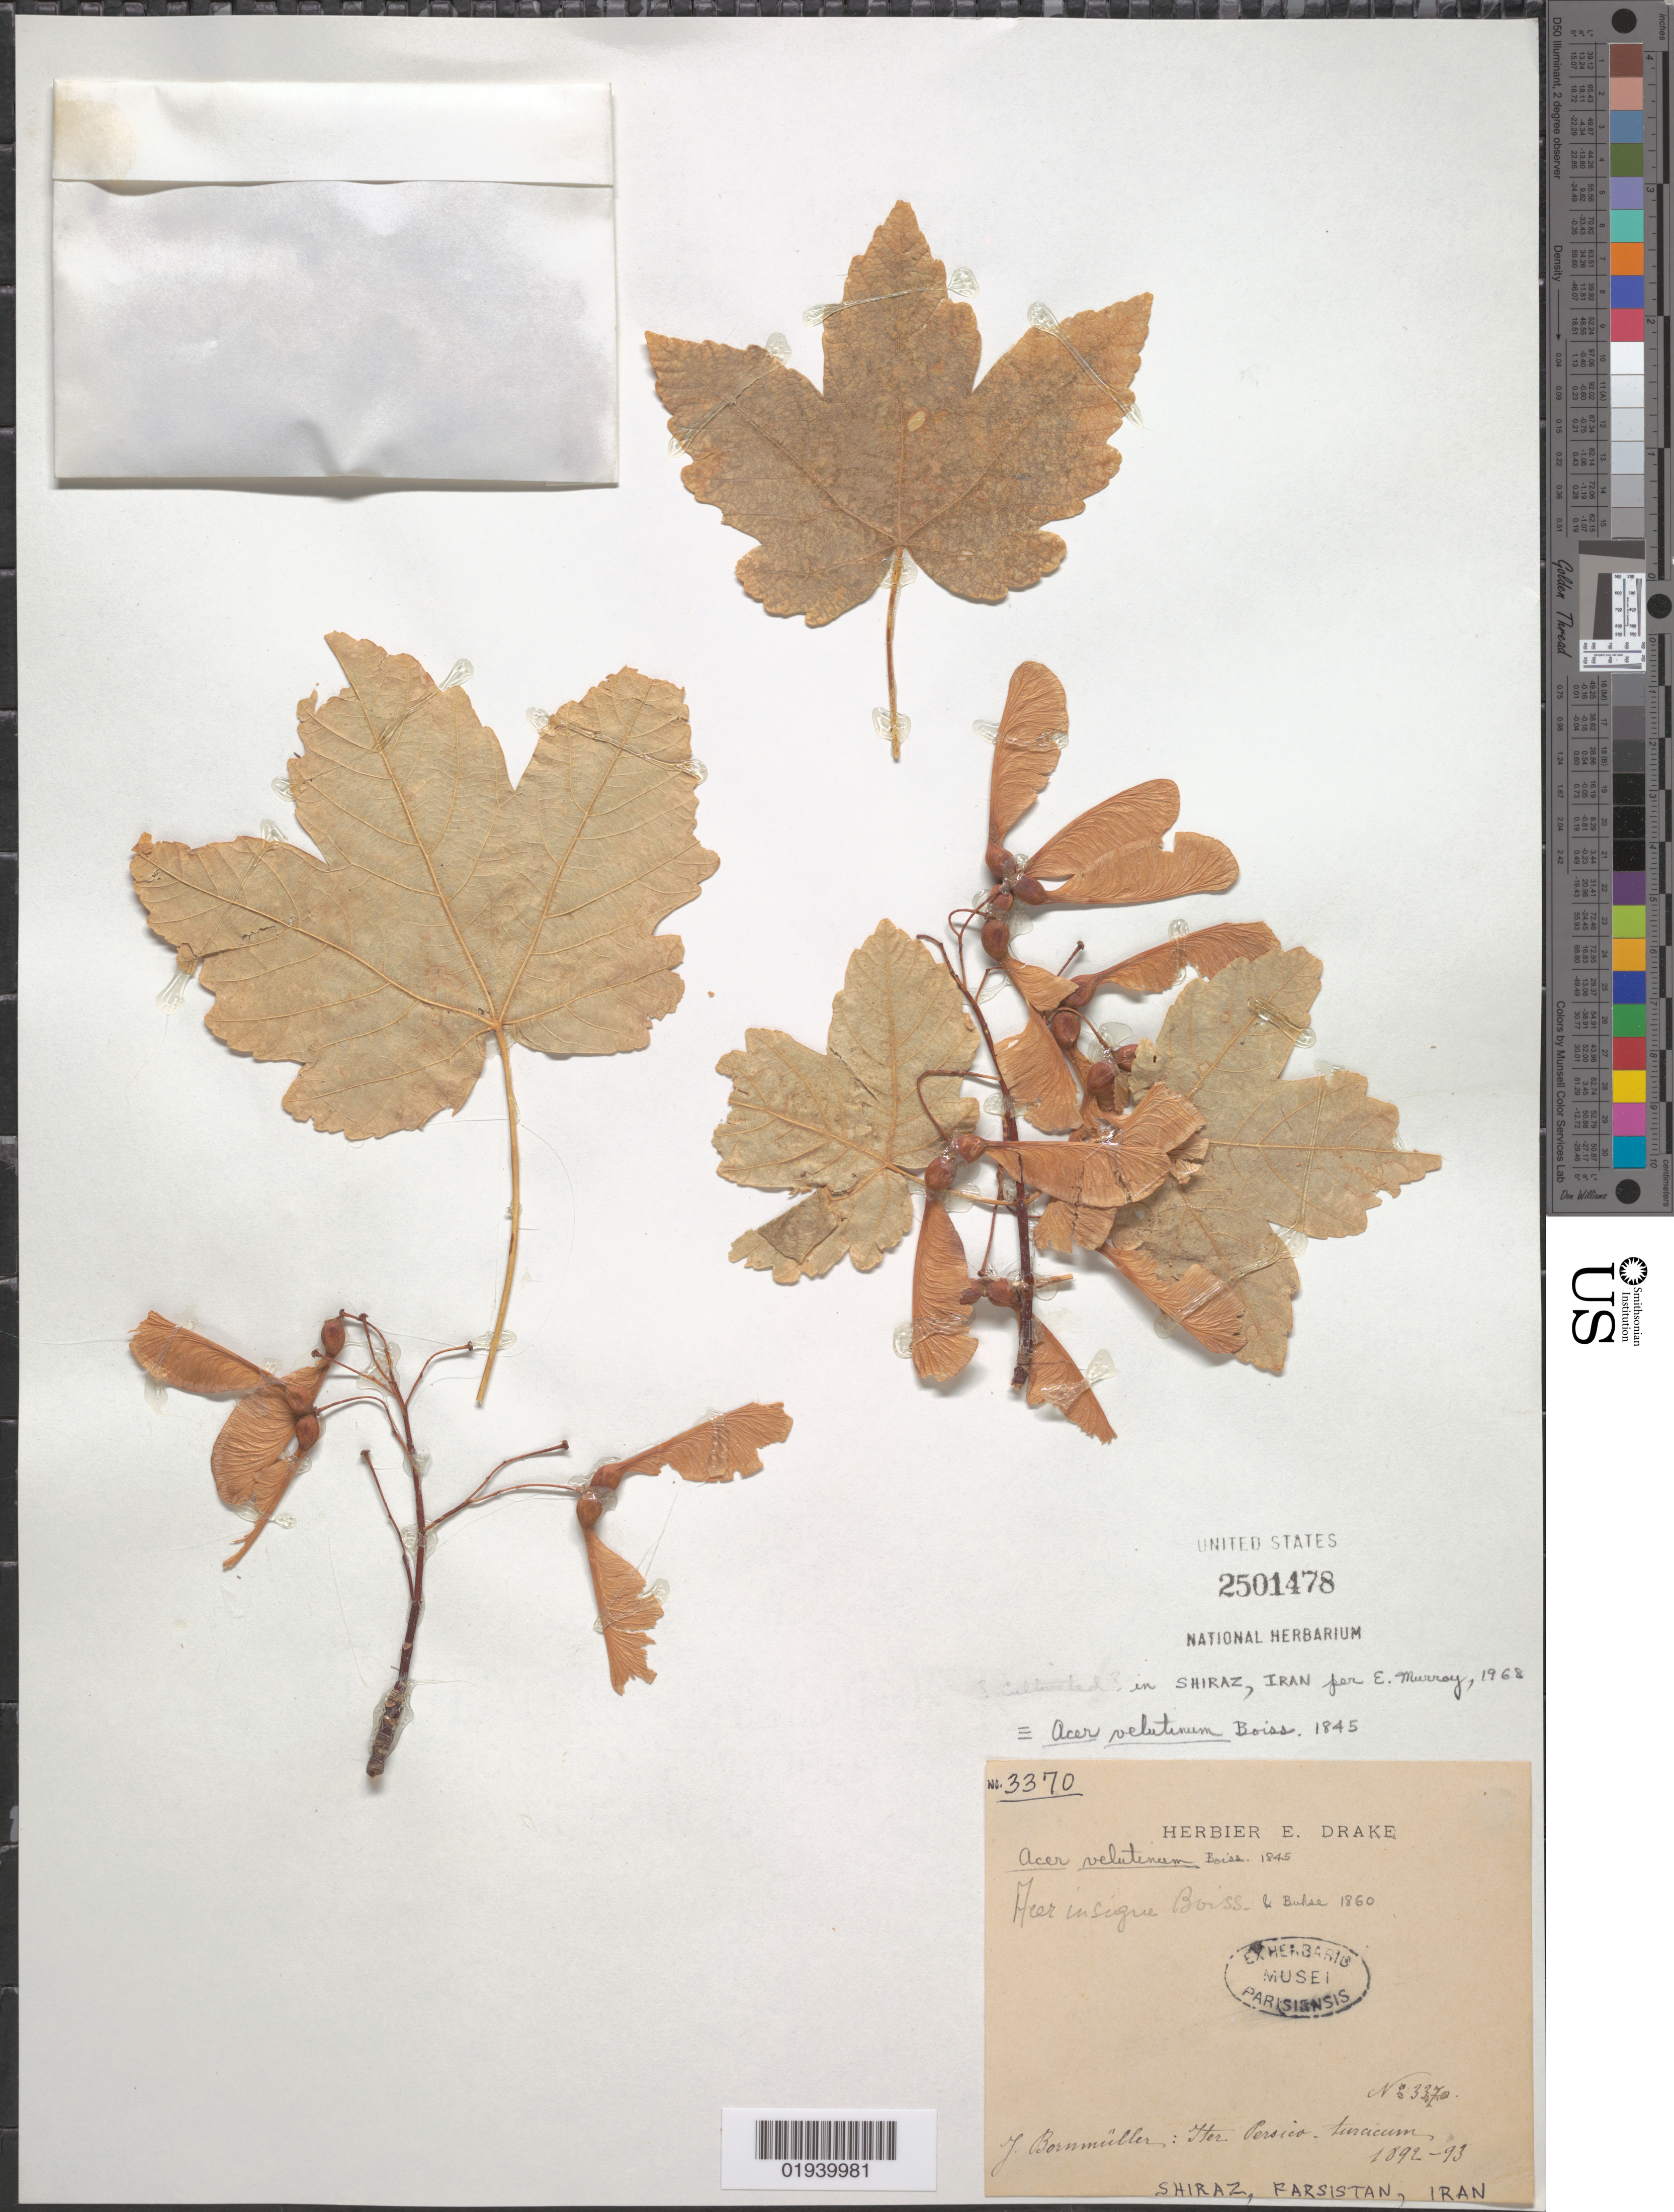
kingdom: Plantae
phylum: Tracheophyta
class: Magnoliopsida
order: Sapindales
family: Sapindaceae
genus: Acer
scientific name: Acer velutinum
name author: Boiss.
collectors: J. Bornmüller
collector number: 3370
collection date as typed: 1892-1893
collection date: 1892/1893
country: Iran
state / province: Fars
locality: Farsistan [Fars], Shiraz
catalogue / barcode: US 2501478